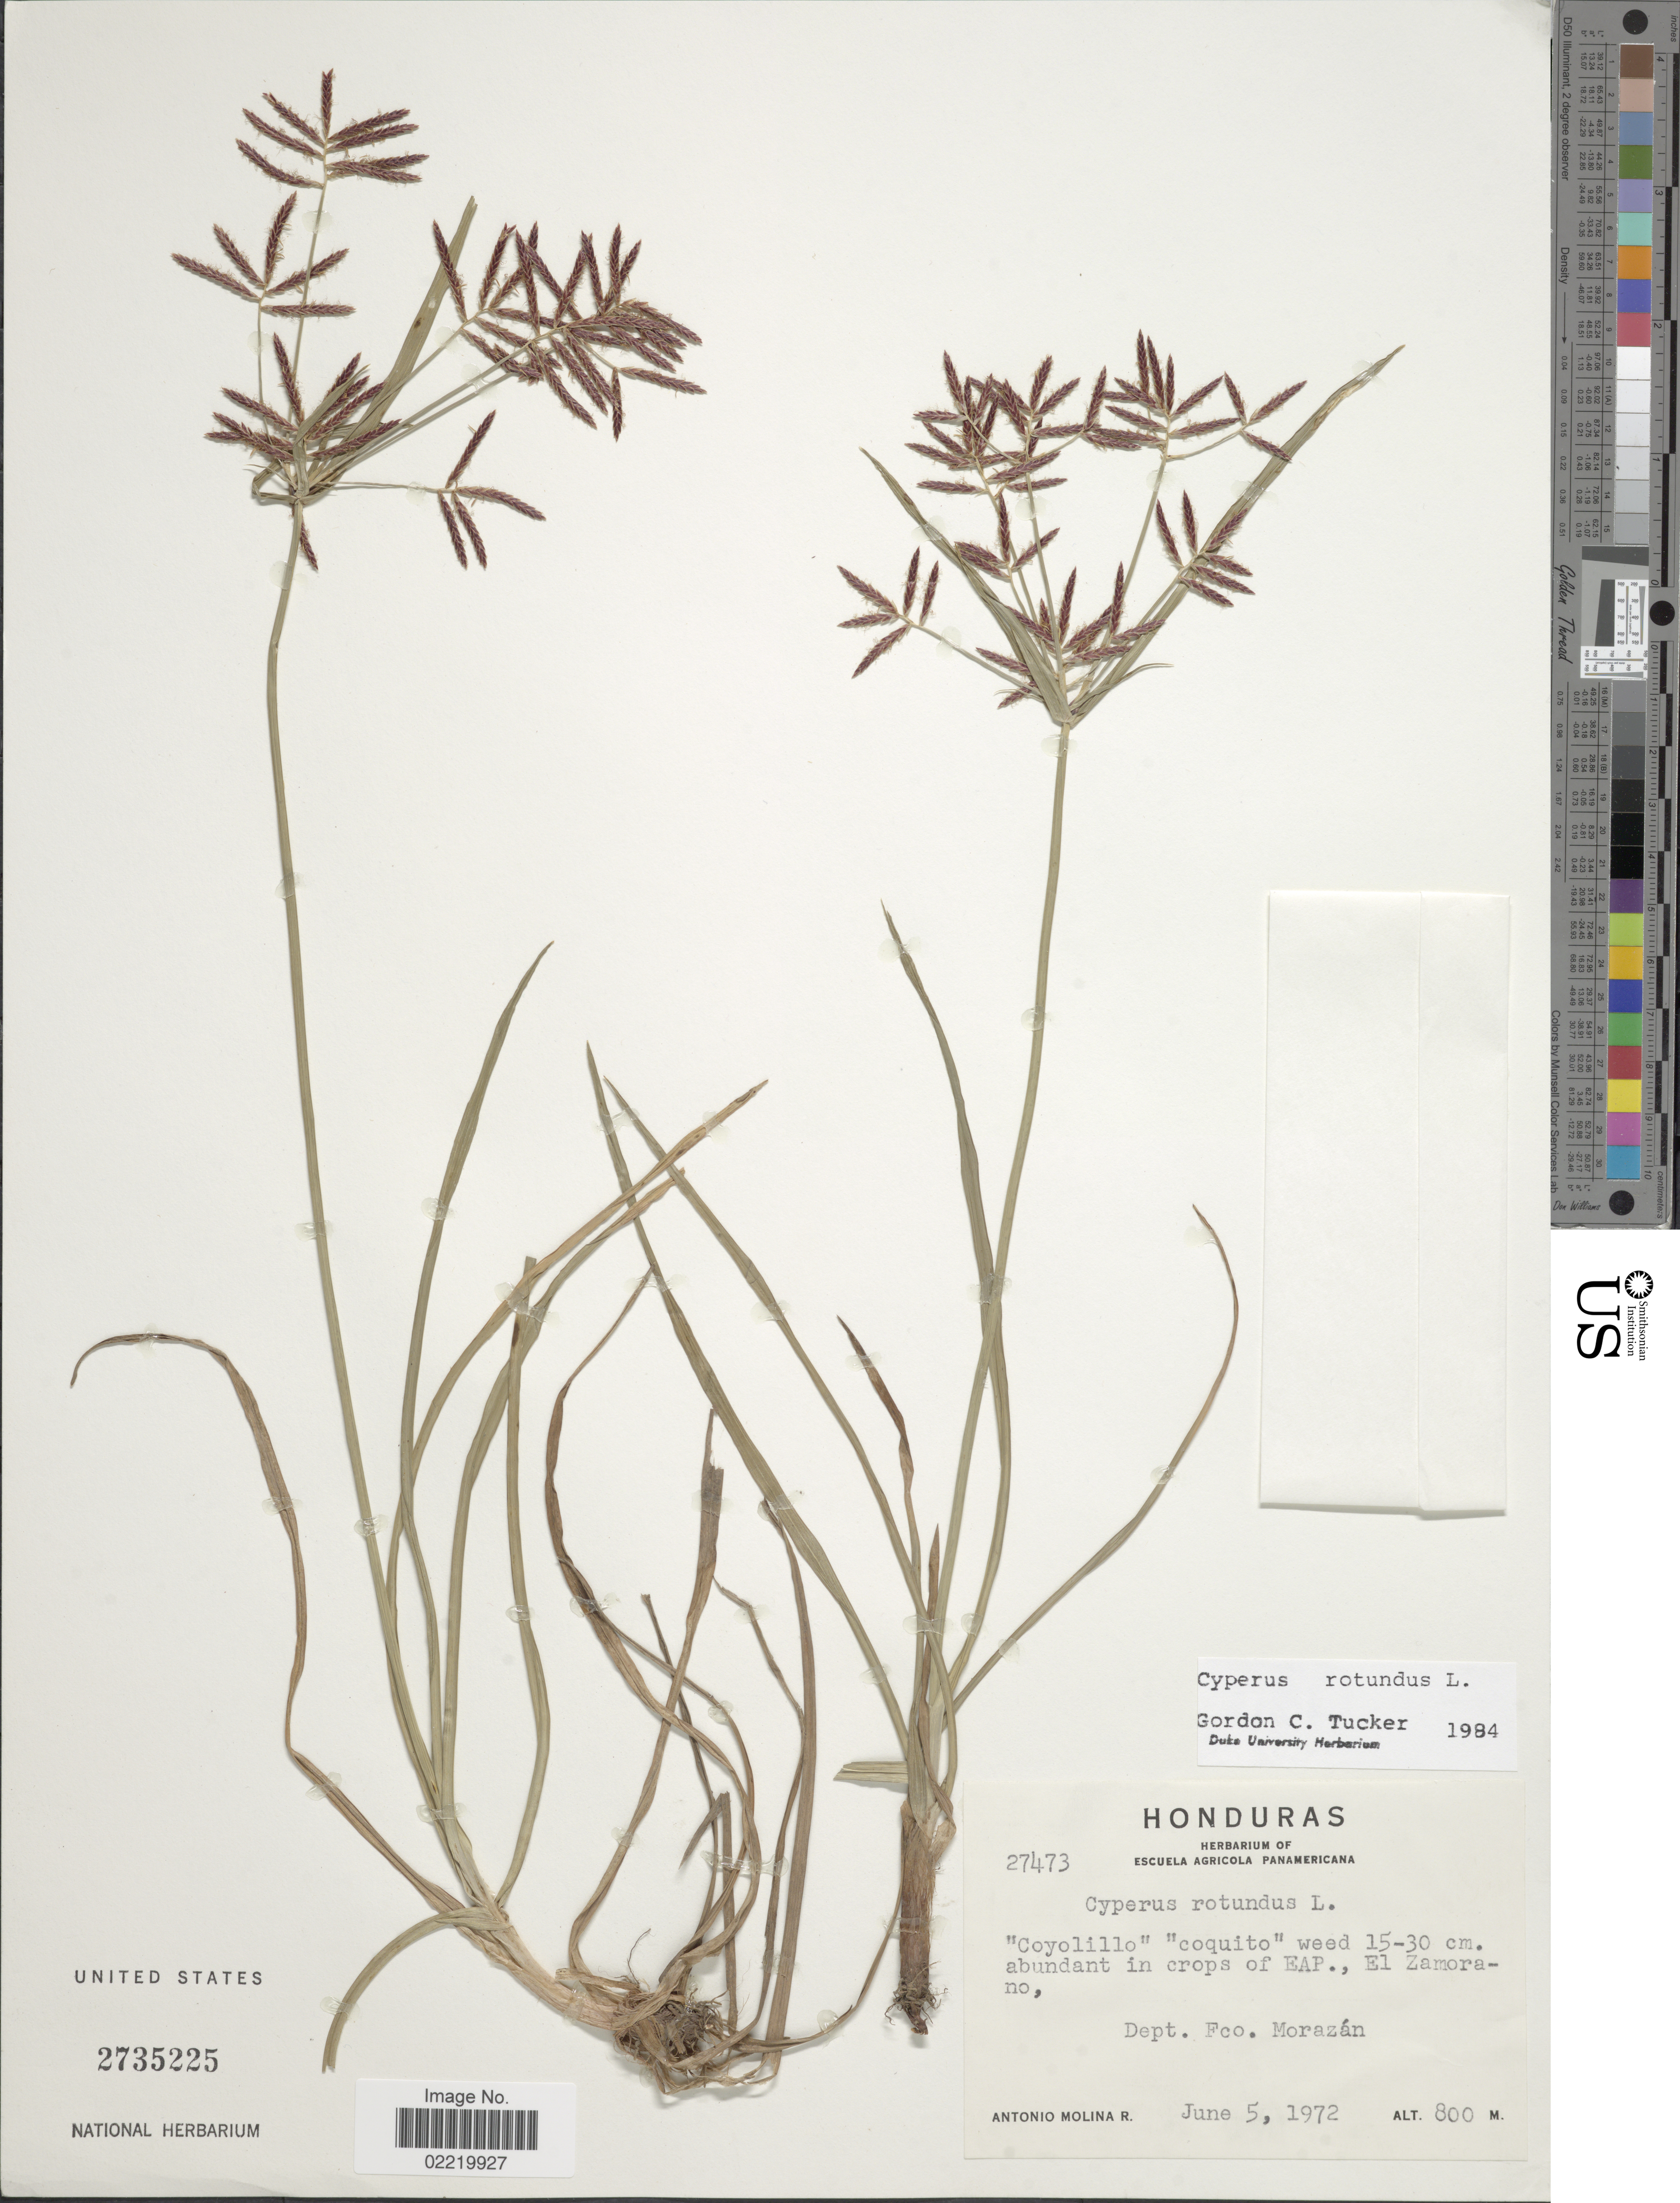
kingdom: Plantae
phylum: Tracheophyta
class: Liliopsida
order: Poales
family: Cyperaceae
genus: Cyperus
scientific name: Cyperus rotundus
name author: L.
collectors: A. Molina R.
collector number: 27473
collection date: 1972-06-05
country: Honduras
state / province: Fco. Morazán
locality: Abundant in crops of EAP., El Zamorano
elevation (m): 800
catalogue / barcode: US 2735225